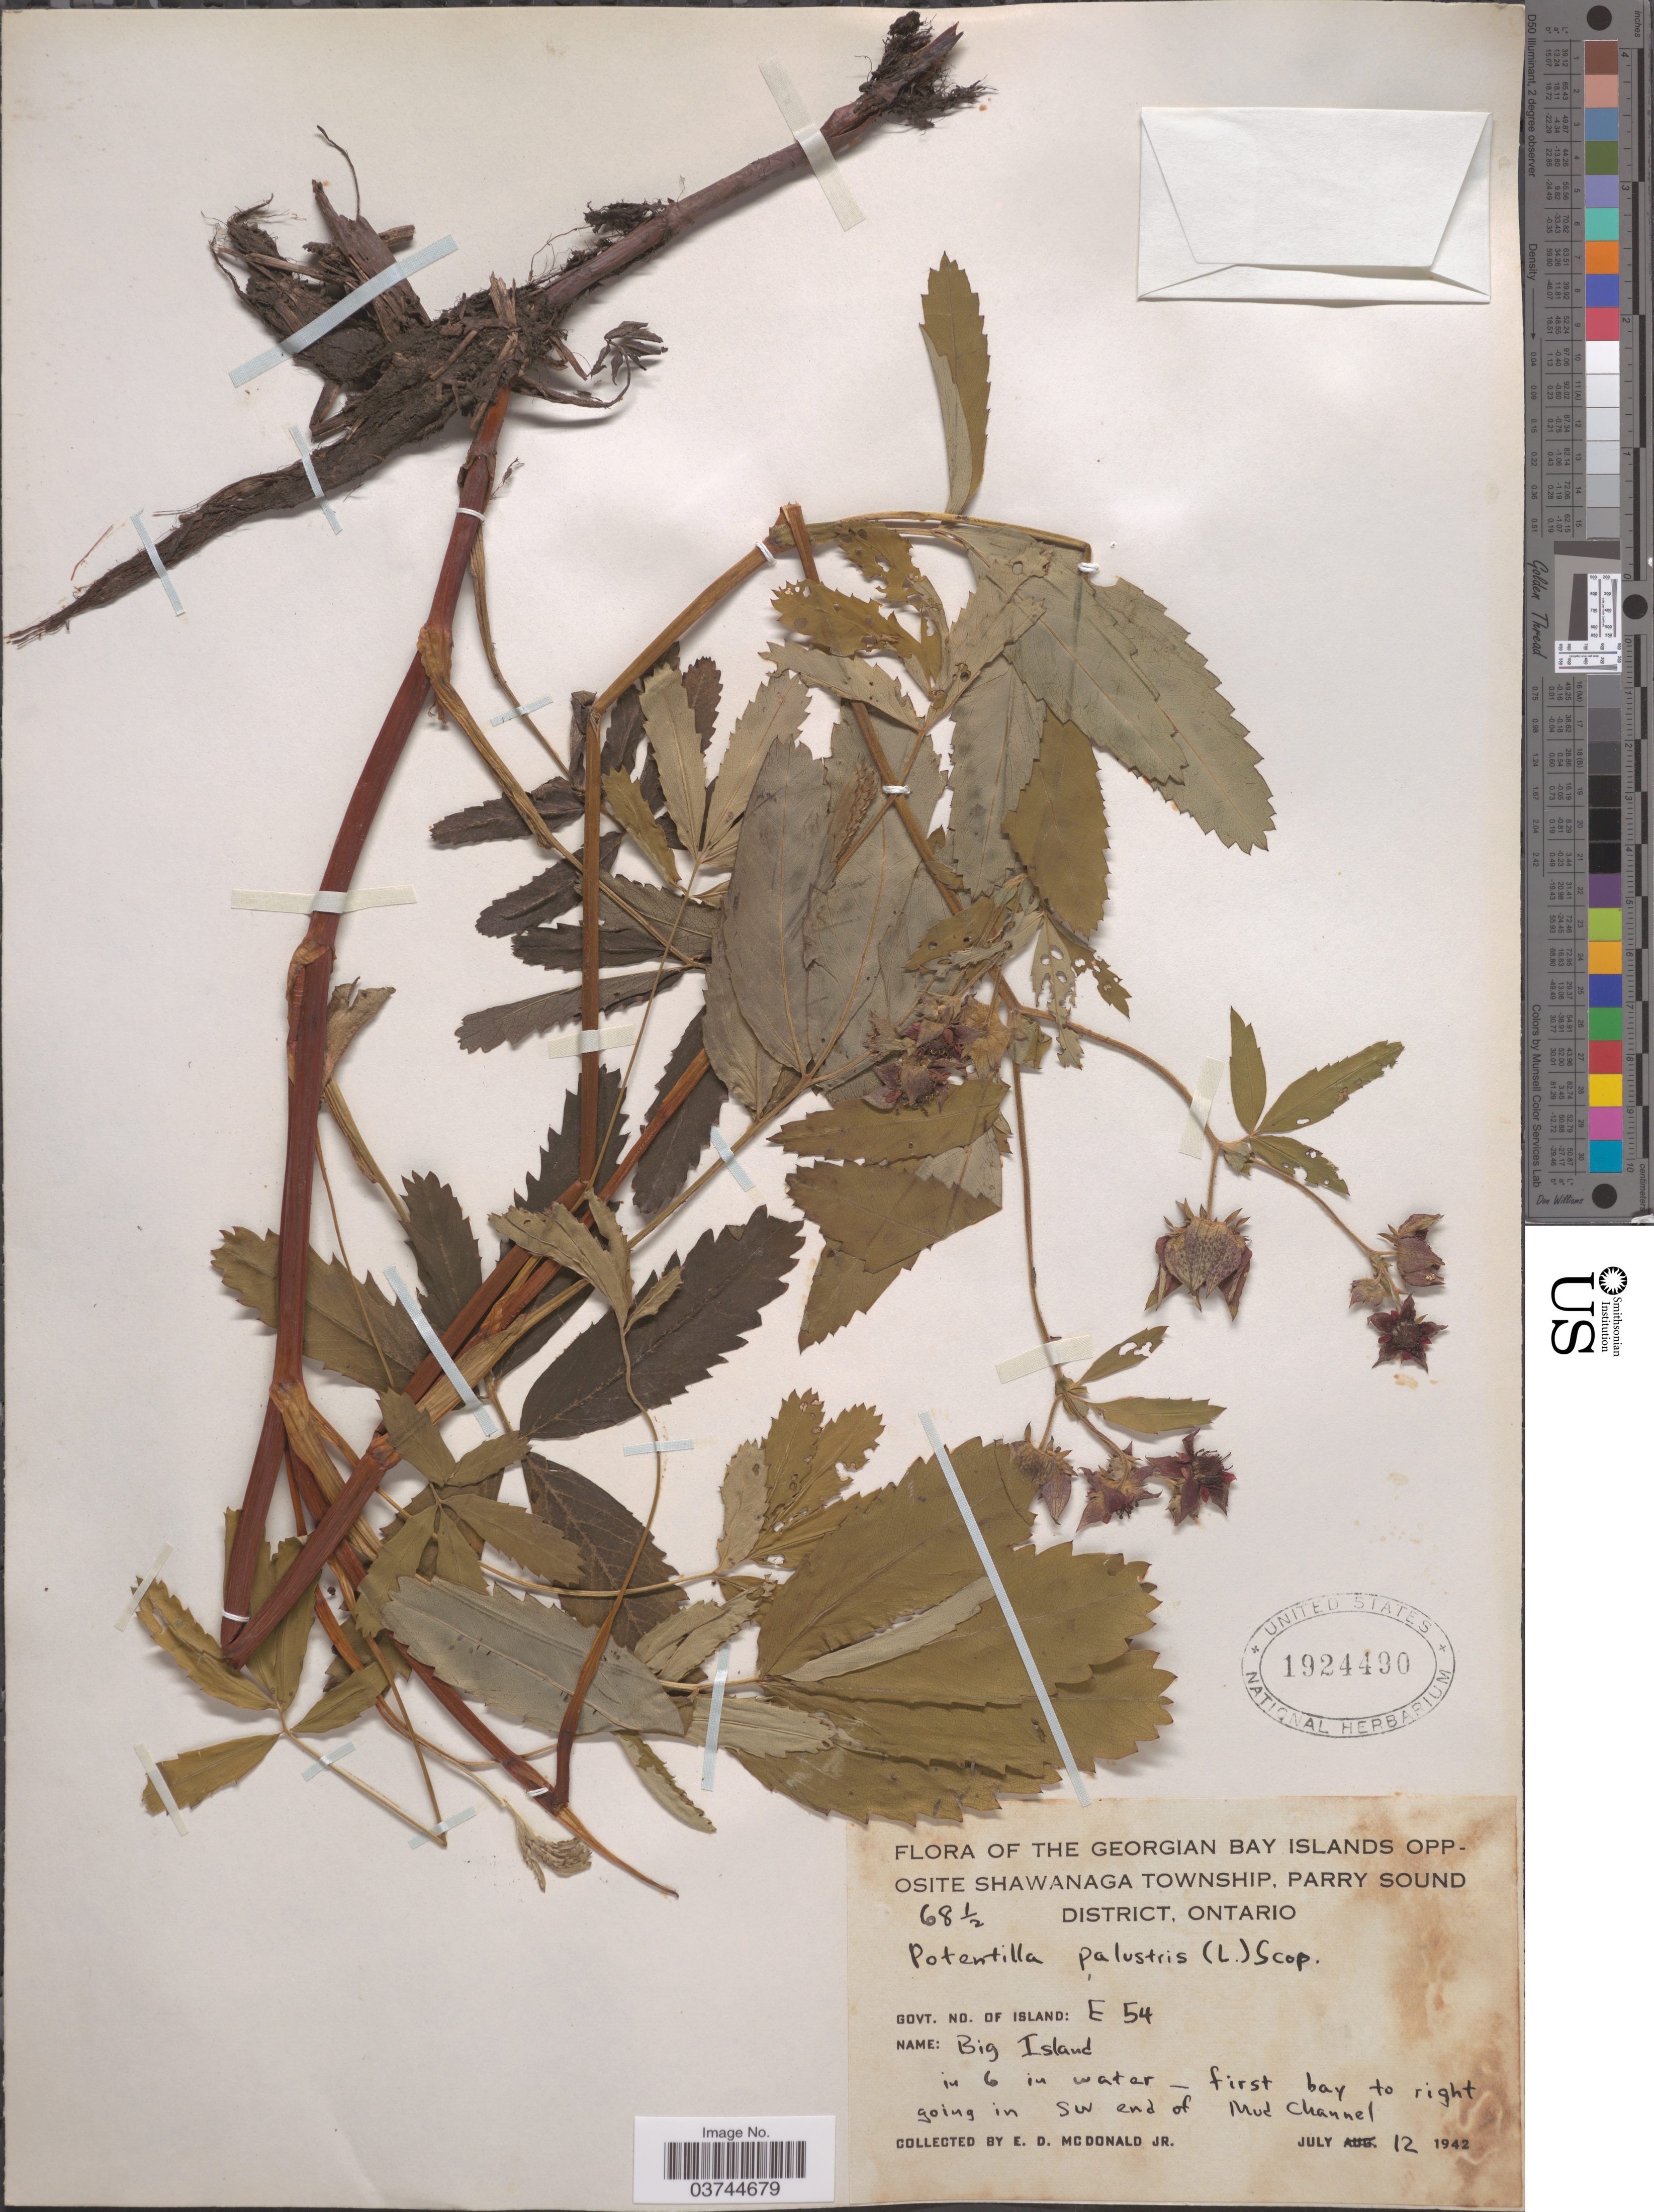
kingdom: Plantae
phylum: Tracheophyta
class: Magnoliopsida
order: Rosales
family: Rosaceae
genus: Comarum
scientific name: Comarum palustre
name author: L.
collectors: E. D. McDonald Jr.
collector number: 68½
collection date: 1942-07-12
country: Canada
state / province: Ontario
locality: Georgian Bay Islands Opposite Shawanaga Township, parry Sound District. Govt. no of Island: E 54. Big Island. First bay to right going in SW end of Mud Channel.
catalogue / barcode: US 1924490